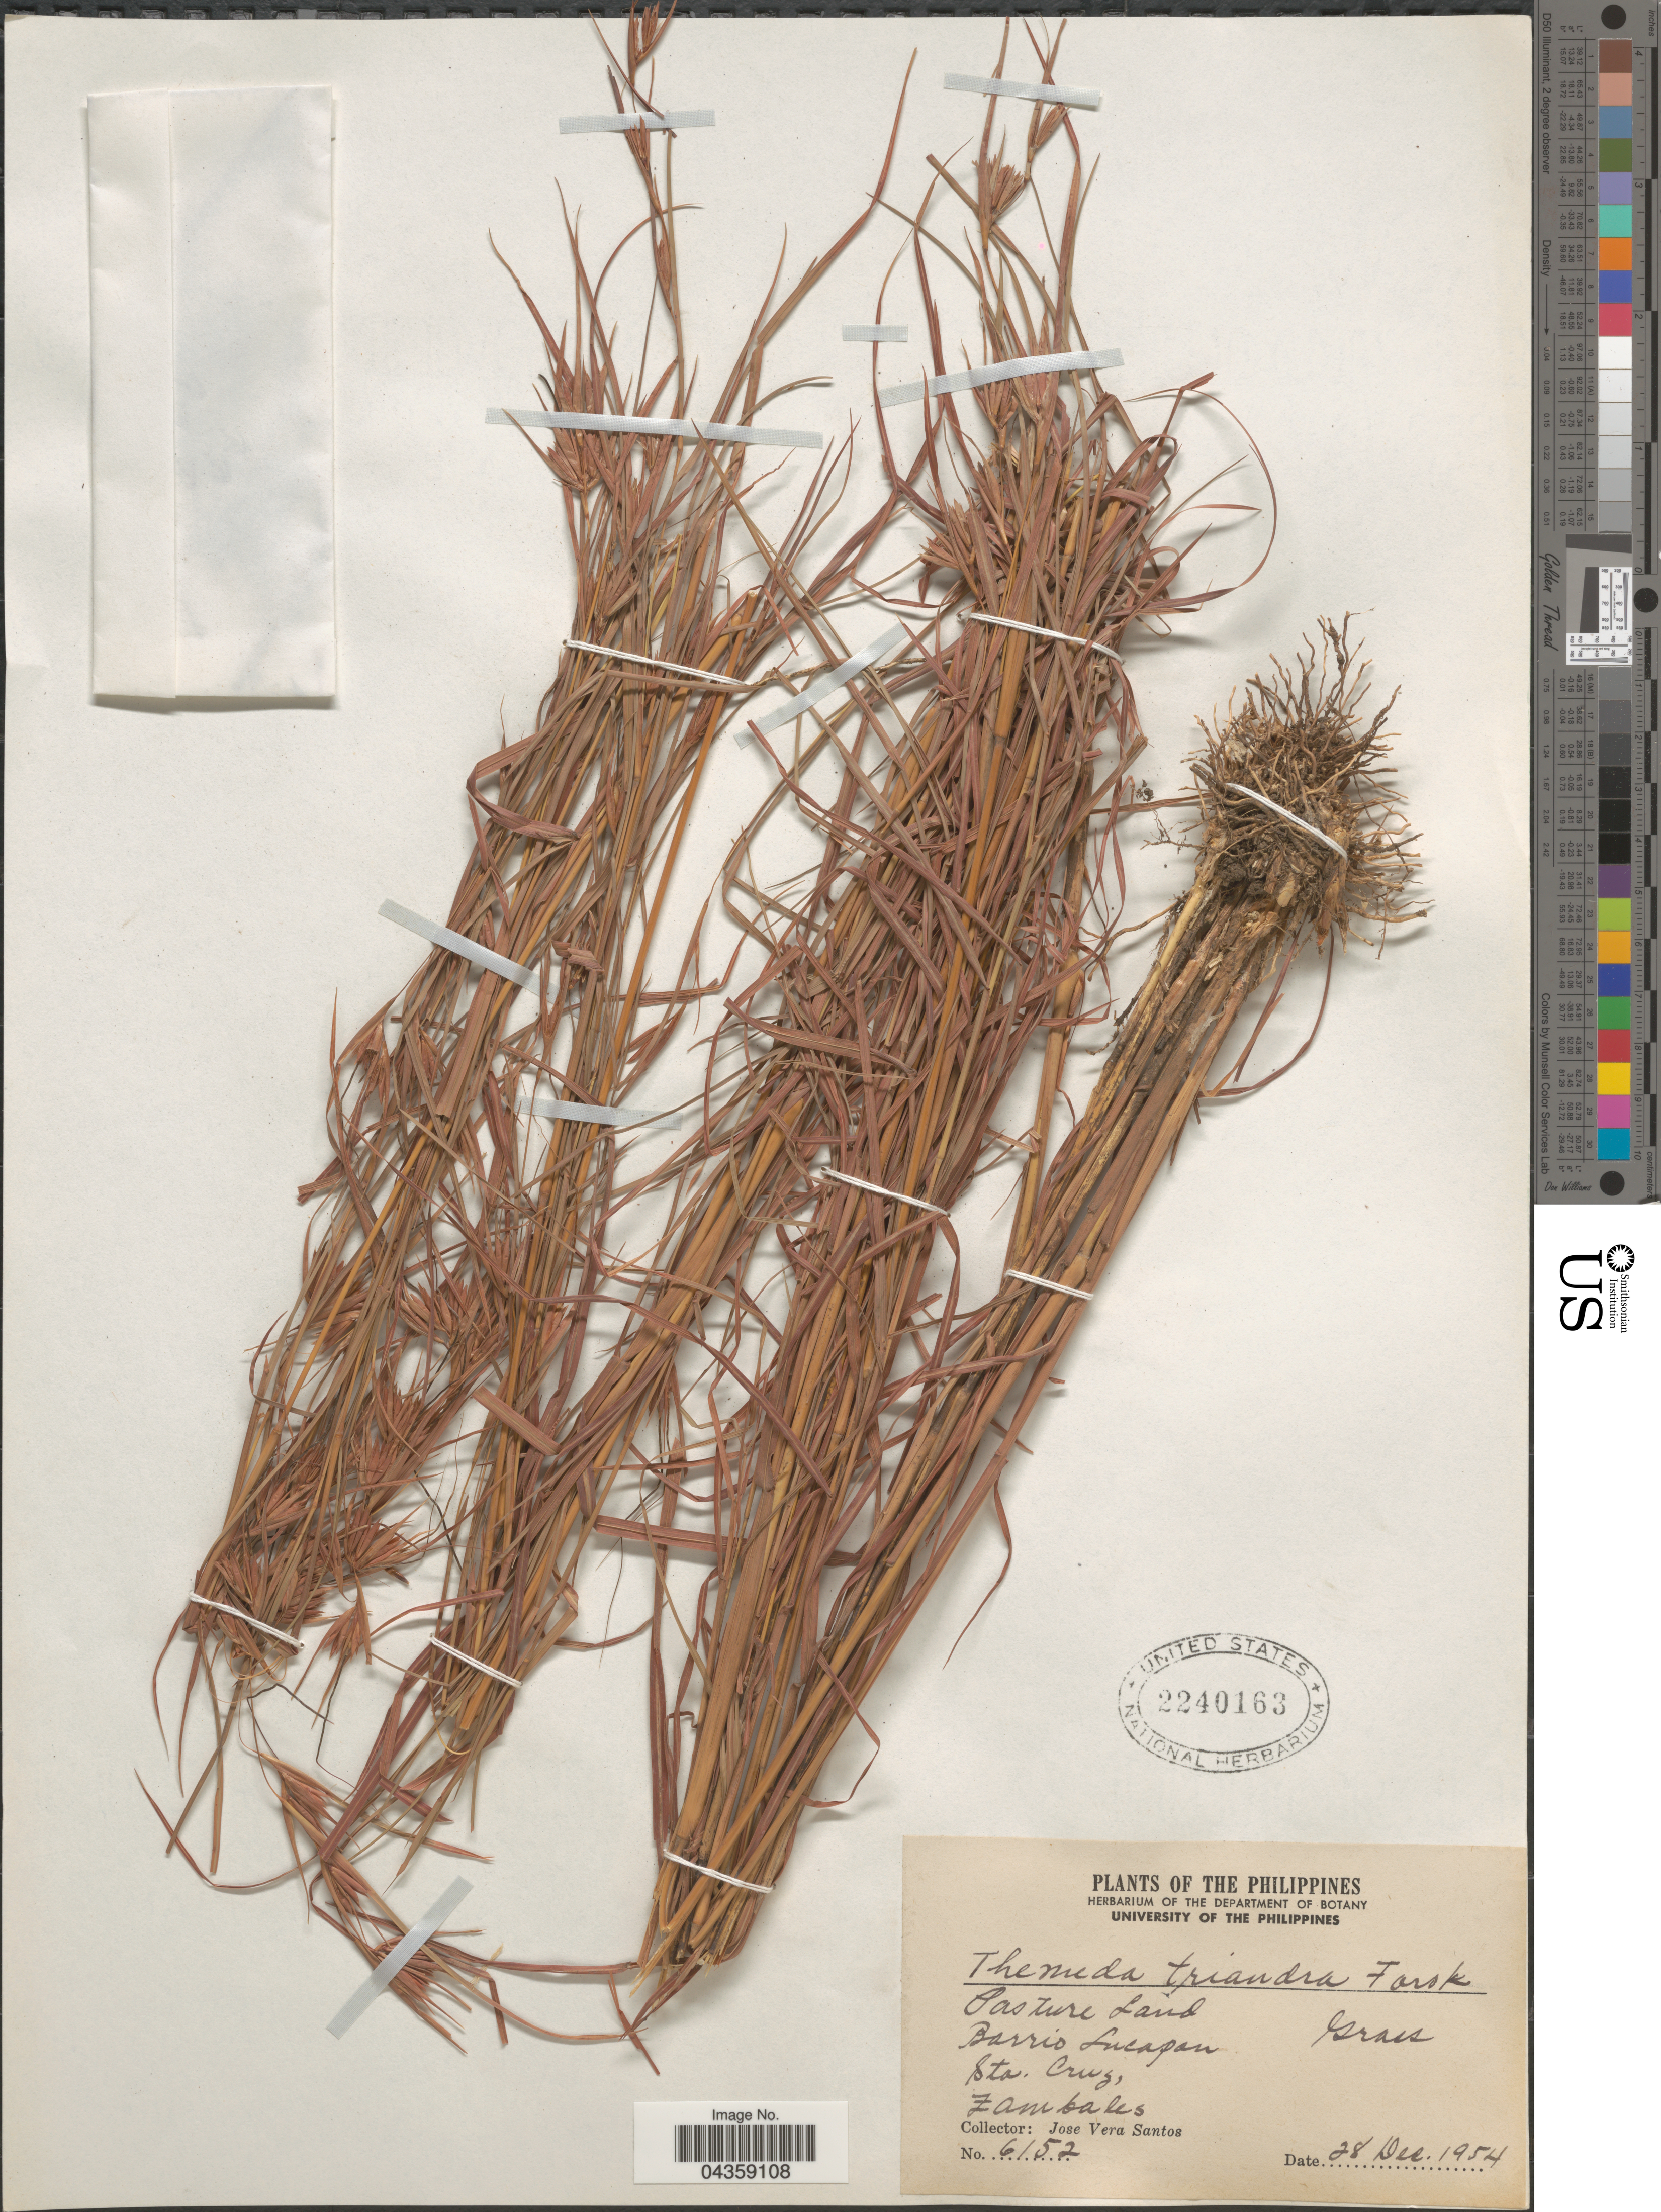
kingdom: Plantae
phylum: Tracheophyta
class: Liliopsida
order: Poales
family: Poaceae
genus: Themeda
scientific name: Themeda triandra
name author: Forssk.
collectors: J. V. Santos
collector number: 6152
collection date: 1954-12-28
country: Philippines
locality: Pasture Land. Barrio Lucapan. Sta. Cruz, Zambales.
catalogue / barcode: US 2240163